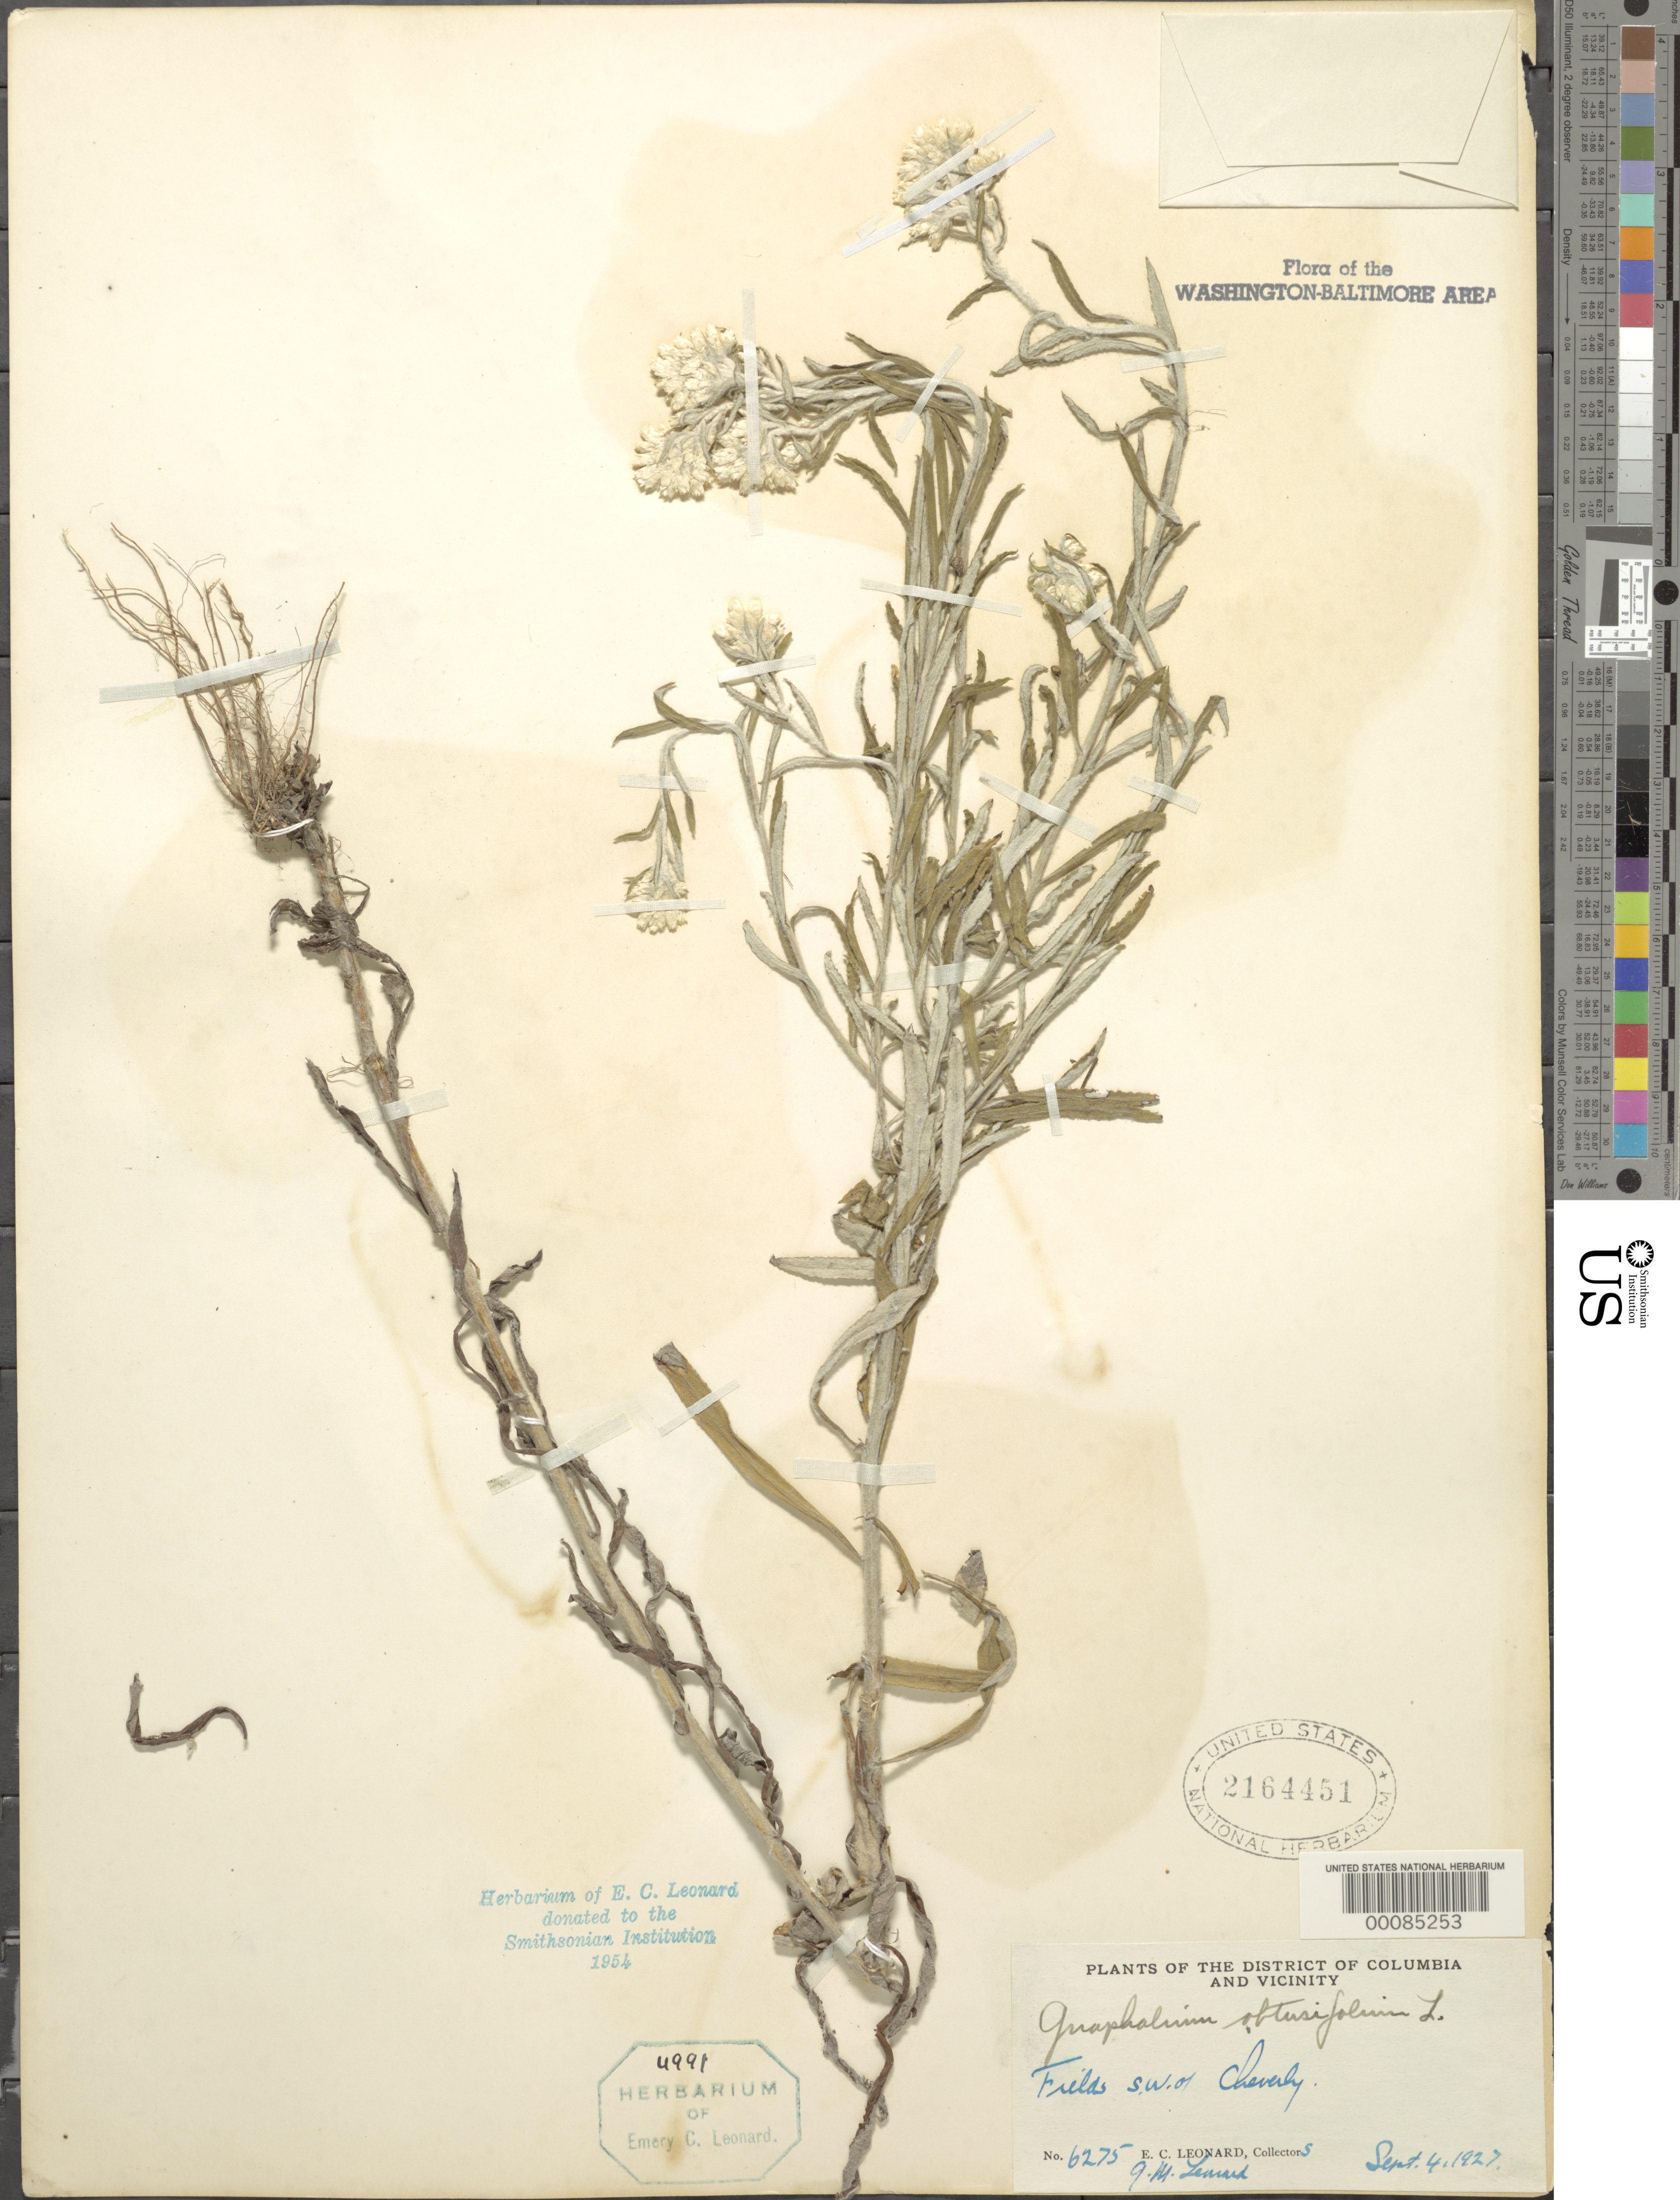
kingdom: Plantae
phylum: Tracheophyta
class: Magnoliopsida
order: Asterales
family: Asteraceae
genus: Pseudognaphalium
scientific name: Pseudognaphalium obtusifolium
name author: (L.) Hilliard & B.L. Burtt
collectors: E. C. Leonard & G. M. Leonard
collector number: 6275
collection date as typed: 04 Sep 1927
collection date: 1927-09-04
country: United States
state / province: Maryland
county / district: Prince George's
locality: SW of Cheverley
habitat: Fields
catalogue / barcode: US 2164451